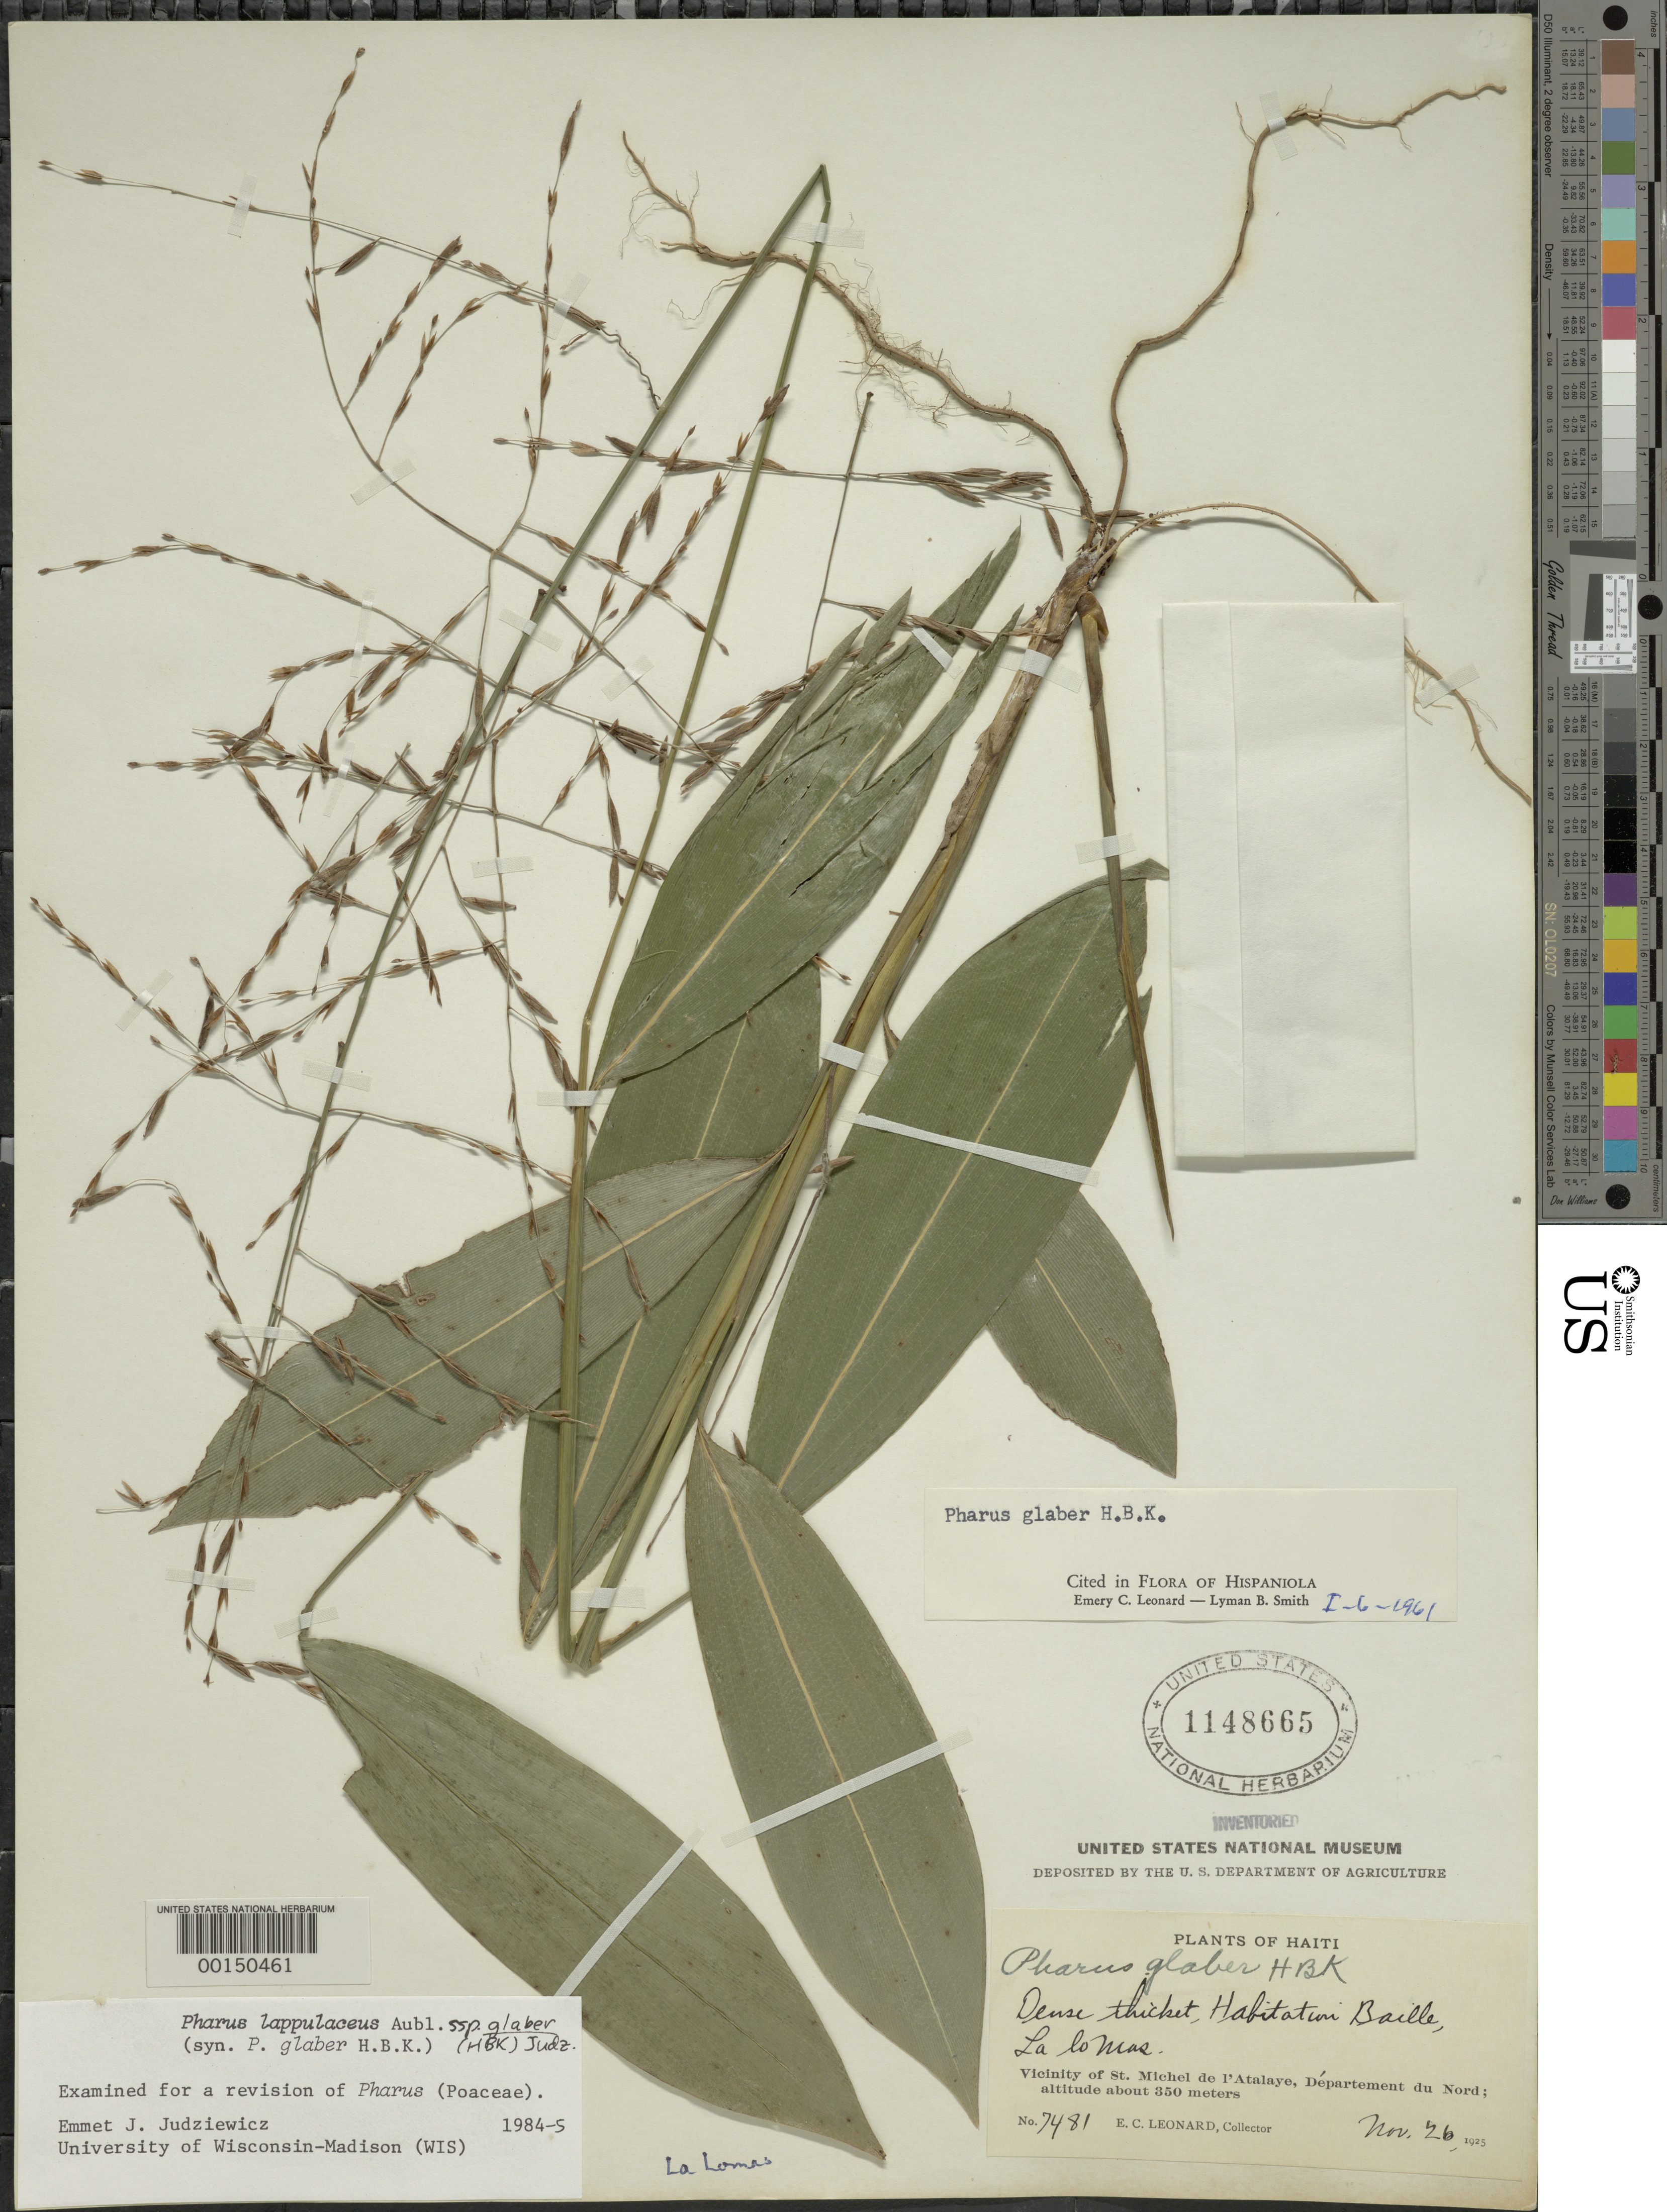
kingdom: Plantae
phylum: Tracheophyta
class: Liliopsida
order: Poales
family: Poaceae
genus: Pharus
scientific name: Pharus lappulaceus subsp. glaber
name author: (Kunth) Judz.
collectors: E. C. Leonard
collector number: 7481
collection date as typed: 26 Nov 1925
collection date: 1925-11-26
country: Haiti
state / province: Nord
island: Hispaniola Island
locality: St. michel de i'atalaye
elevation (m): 350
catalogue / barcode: US 1148665